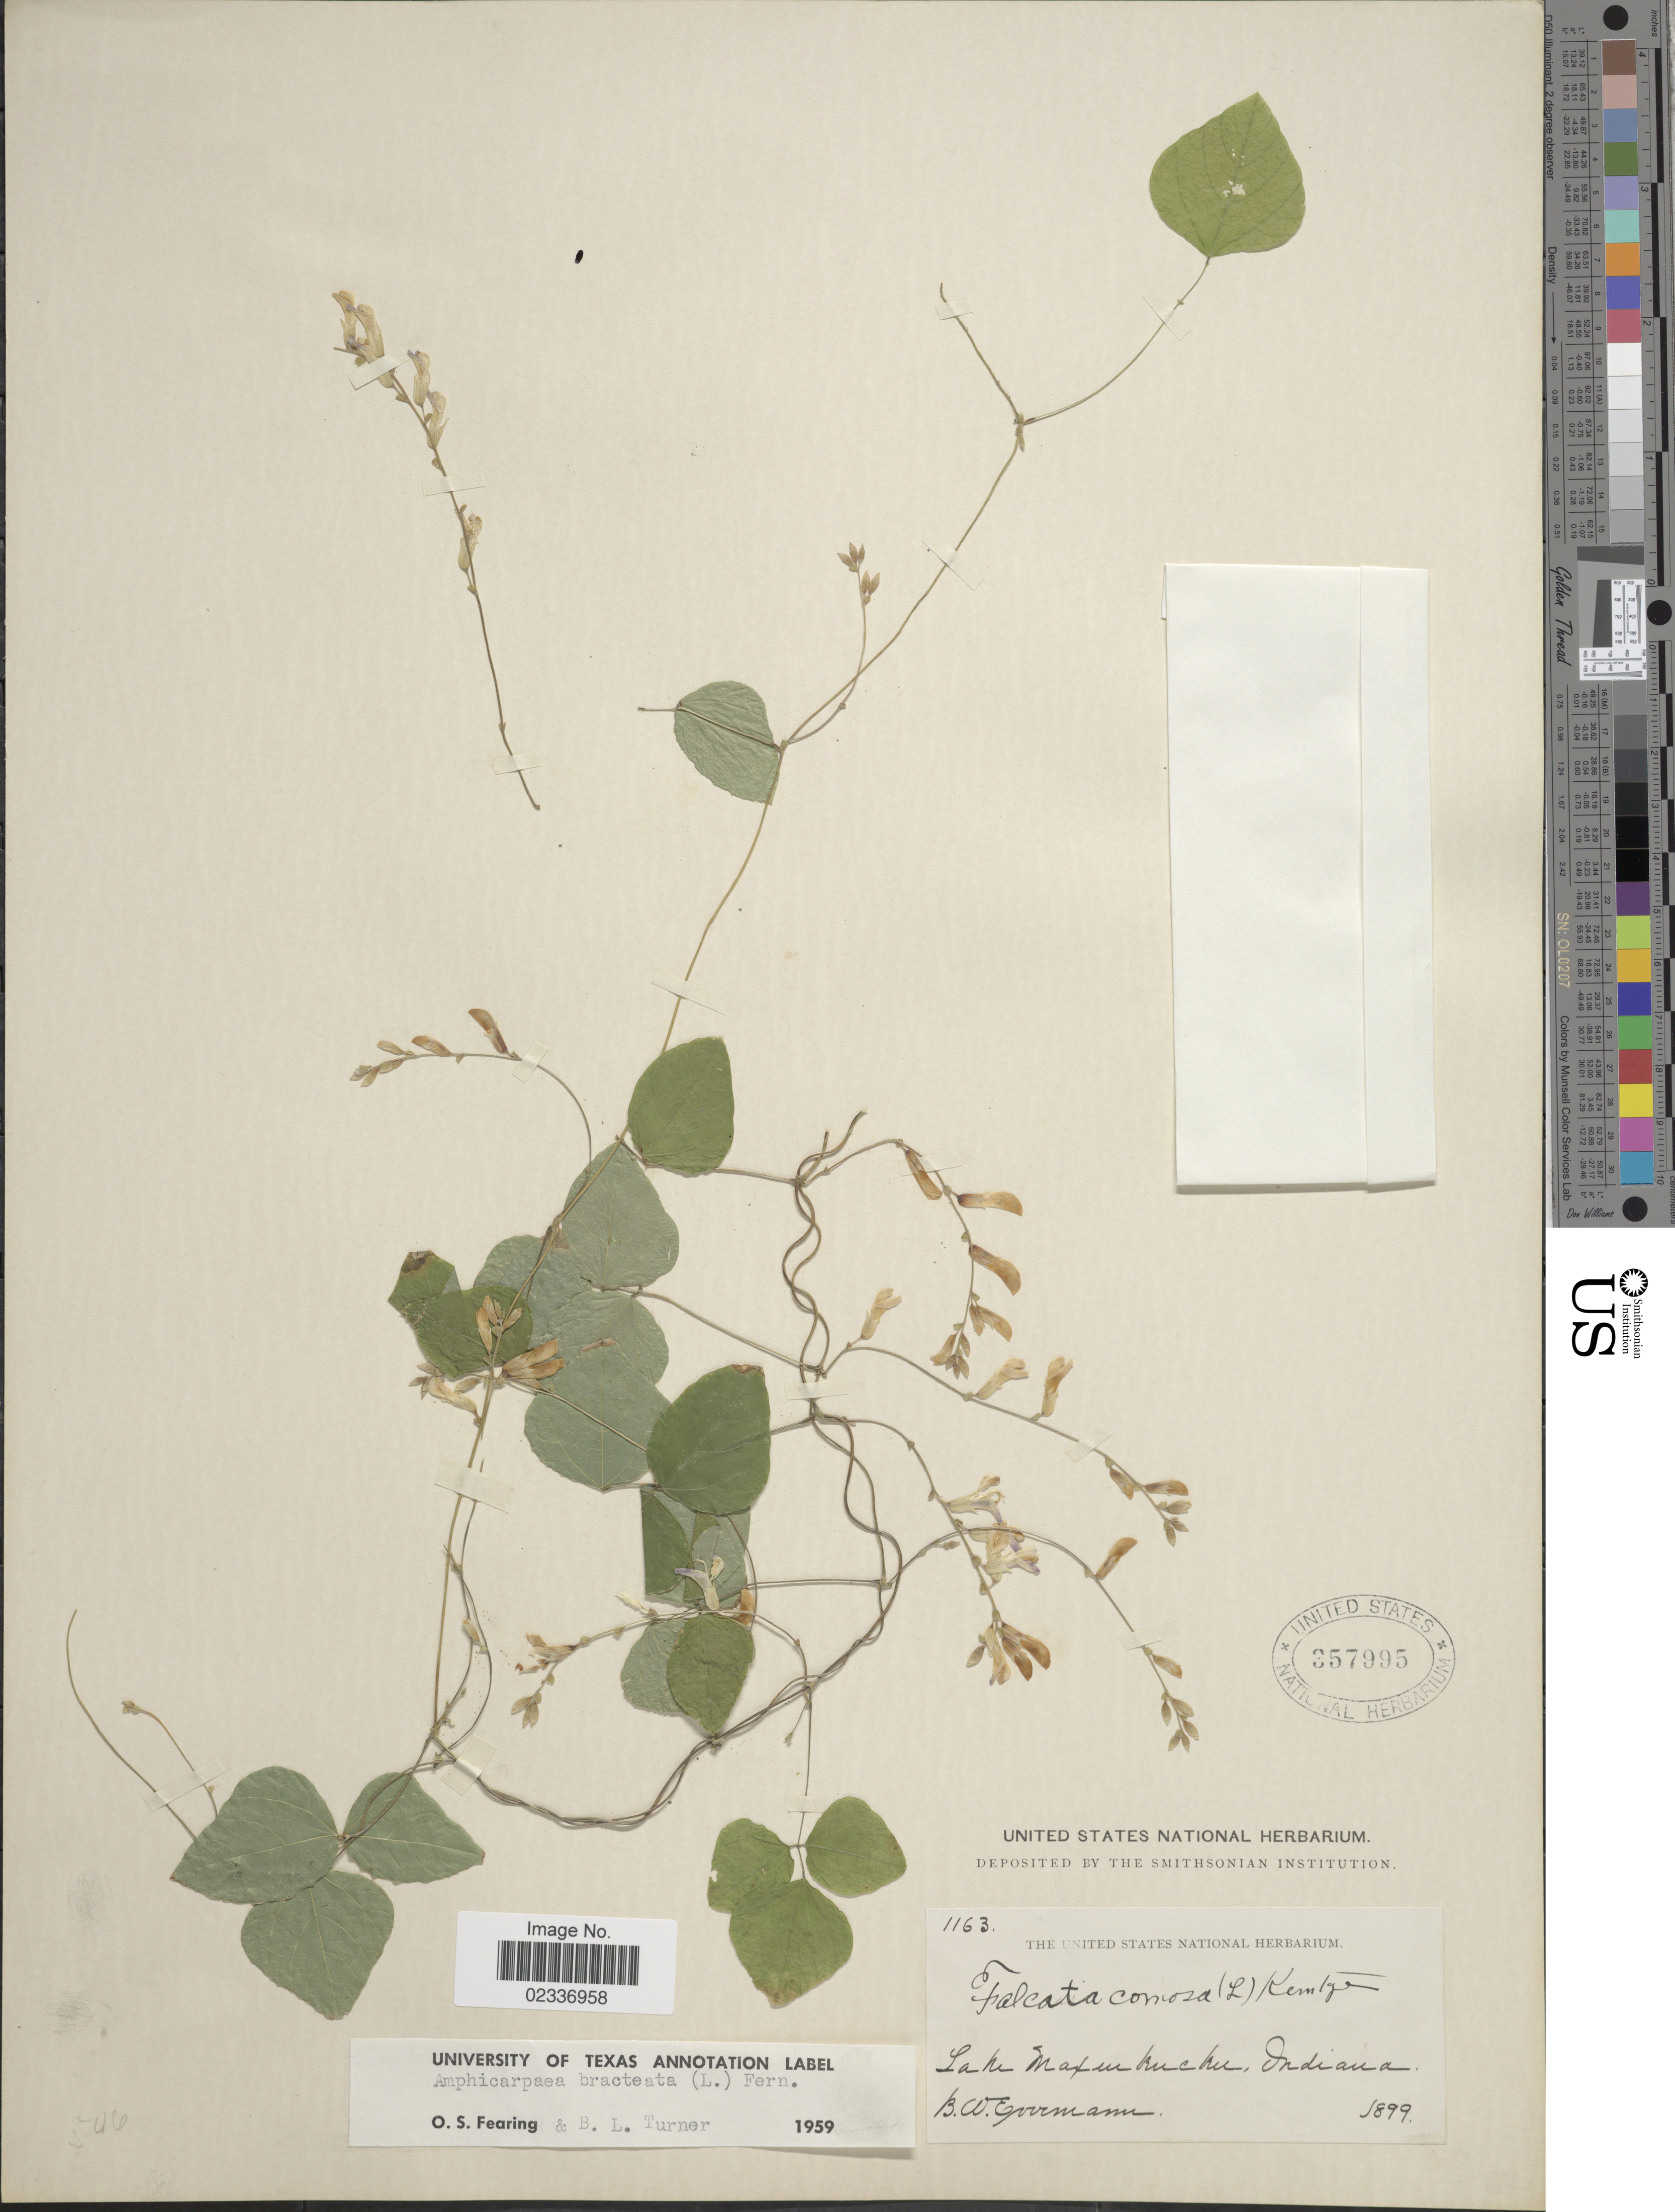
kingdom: Plantae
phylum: Tracheophyta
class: Magnoliopsida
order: Fabales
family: Fabaceae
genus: Amphicarpaea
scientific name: Amphicarpaea bracteata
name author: (L.) Fernald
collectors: B. W. Evermann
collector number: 1163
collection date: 1899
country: United States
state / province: Indiana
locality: Lake Maxinkuckee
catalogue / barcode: US 357995